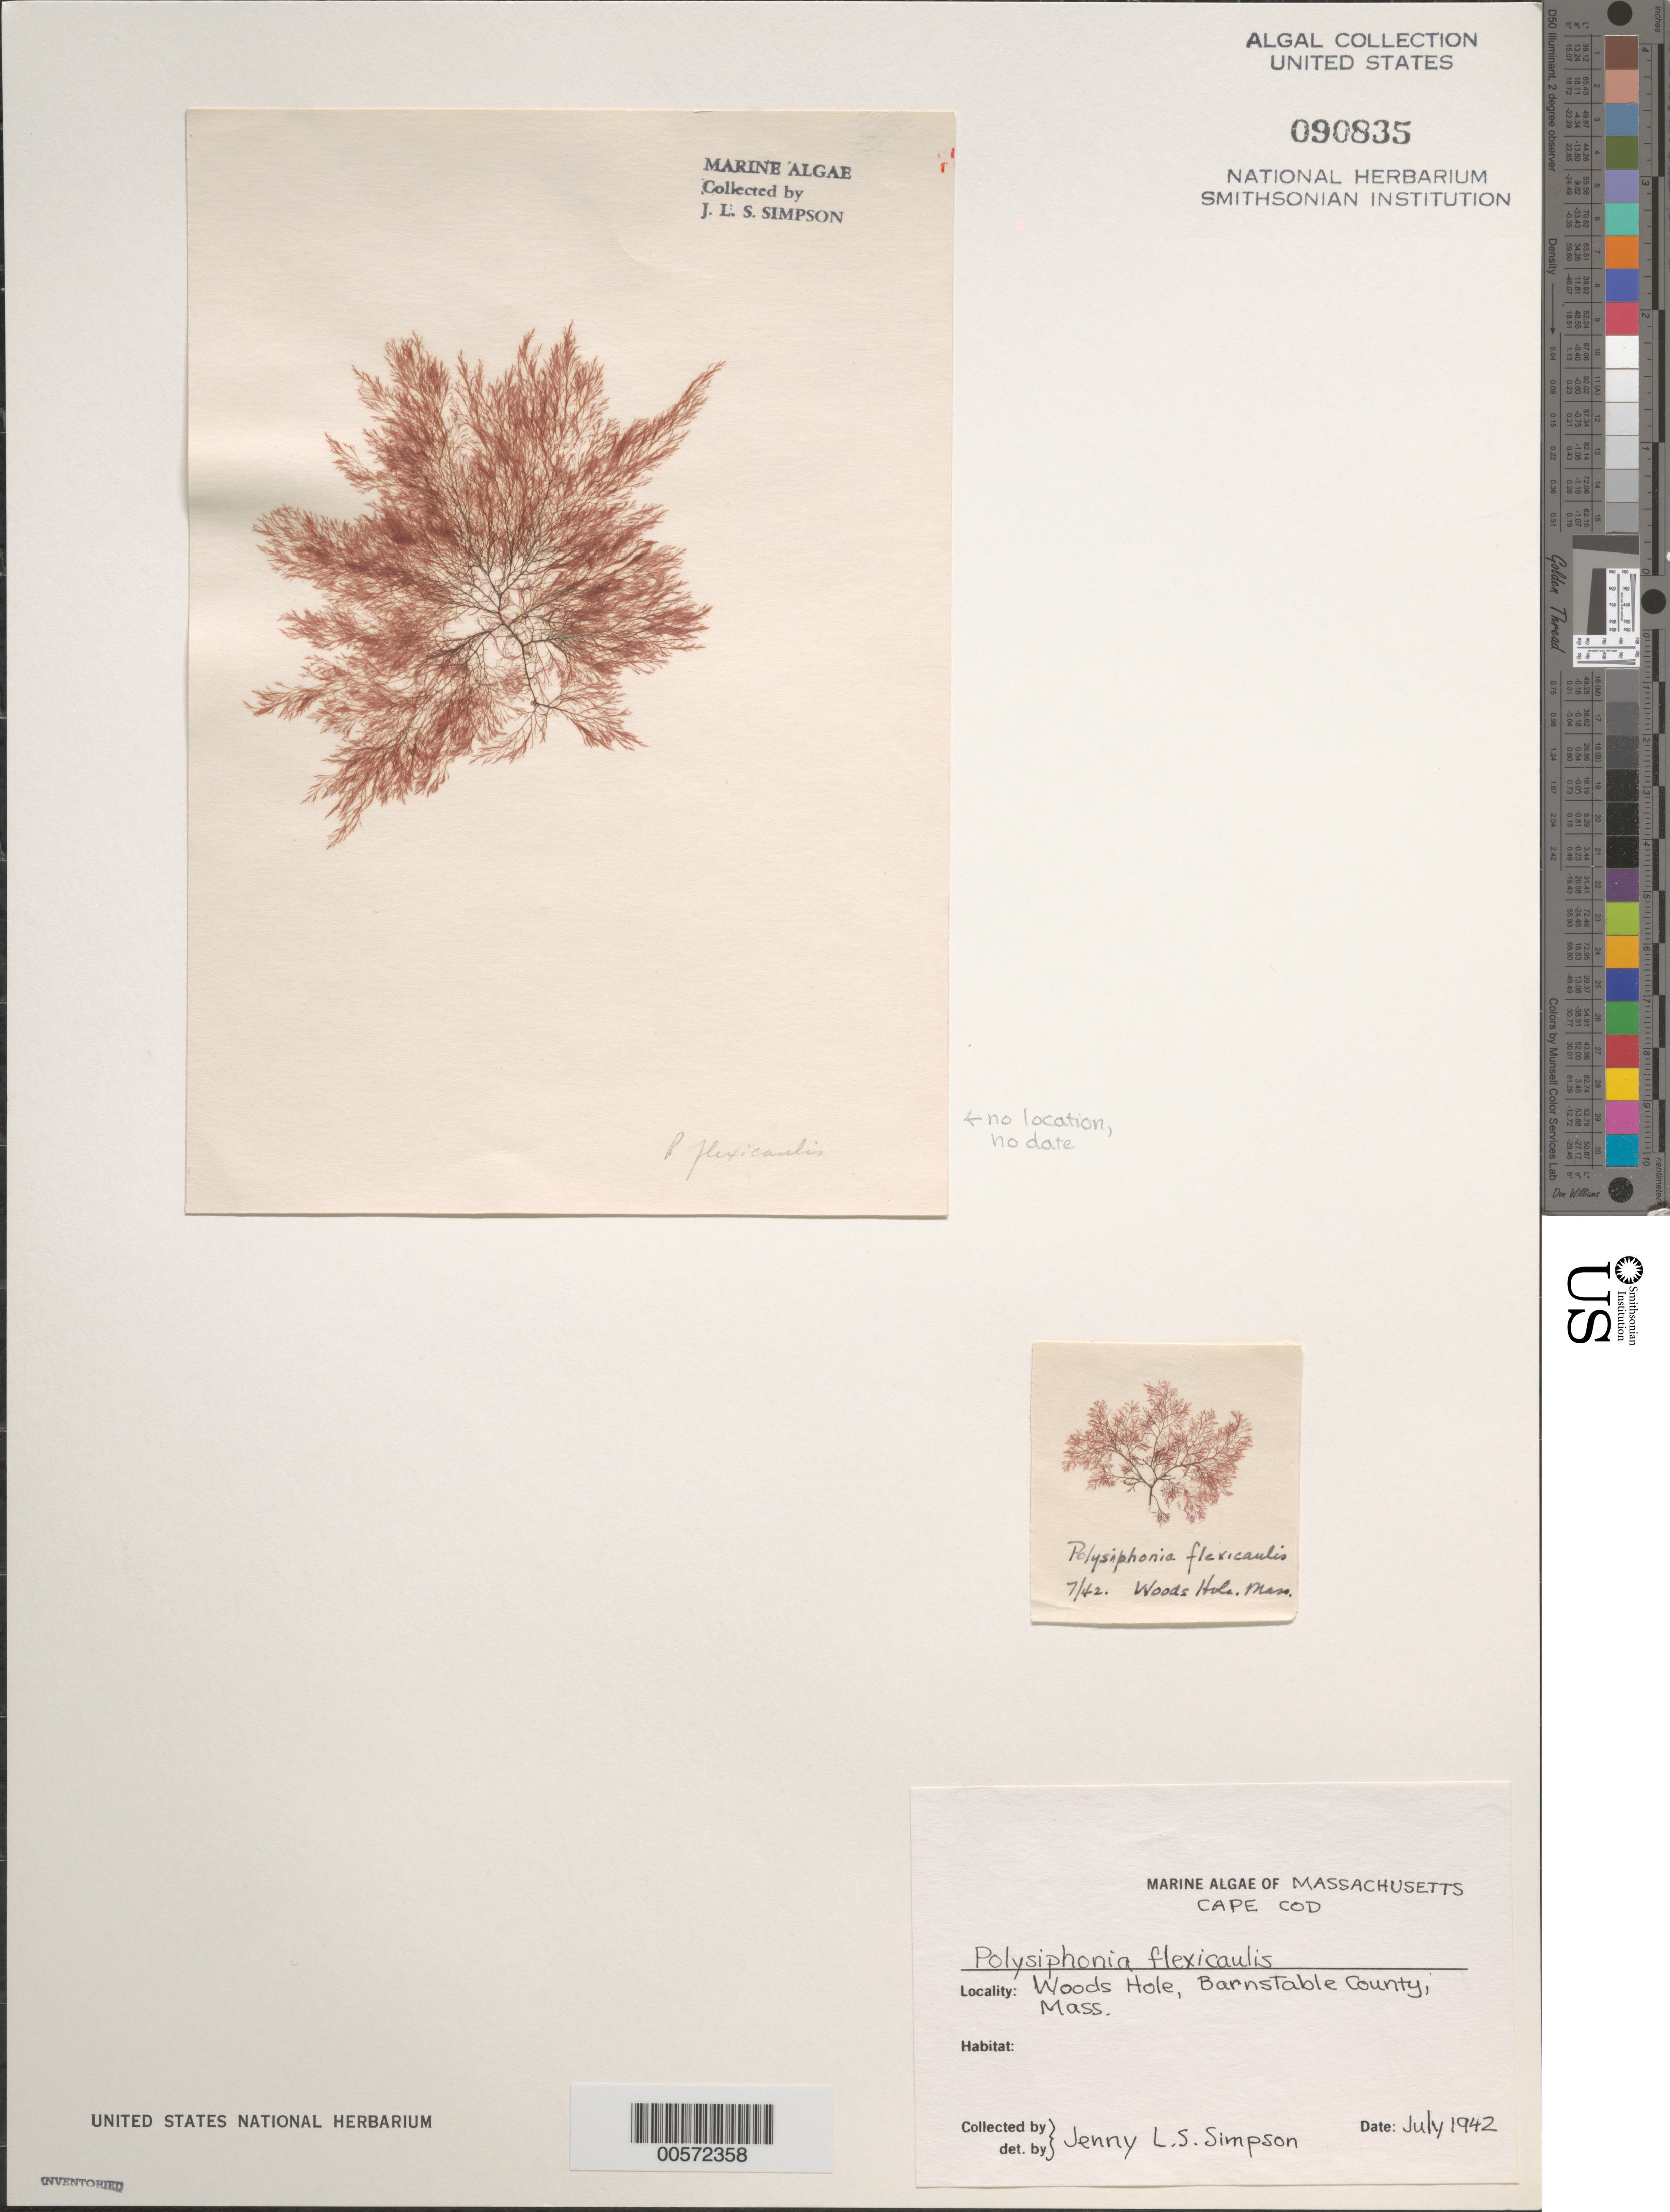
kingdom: Plantae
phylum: Rhodophyta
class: Florideophyceae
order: Ceramiales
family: Rhodomelaceae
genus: Leptosiphonia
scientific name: Leptosiphonia flexicaulis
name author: (Harv.) Savoie & G.W. Saunders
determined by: Algae name updating Project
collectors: J. Simpson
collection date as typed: Jul 1942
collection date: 1942-07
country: United States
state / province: Massachusetts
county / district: Barnstable County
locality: Woods Hole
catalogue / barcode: US 90835